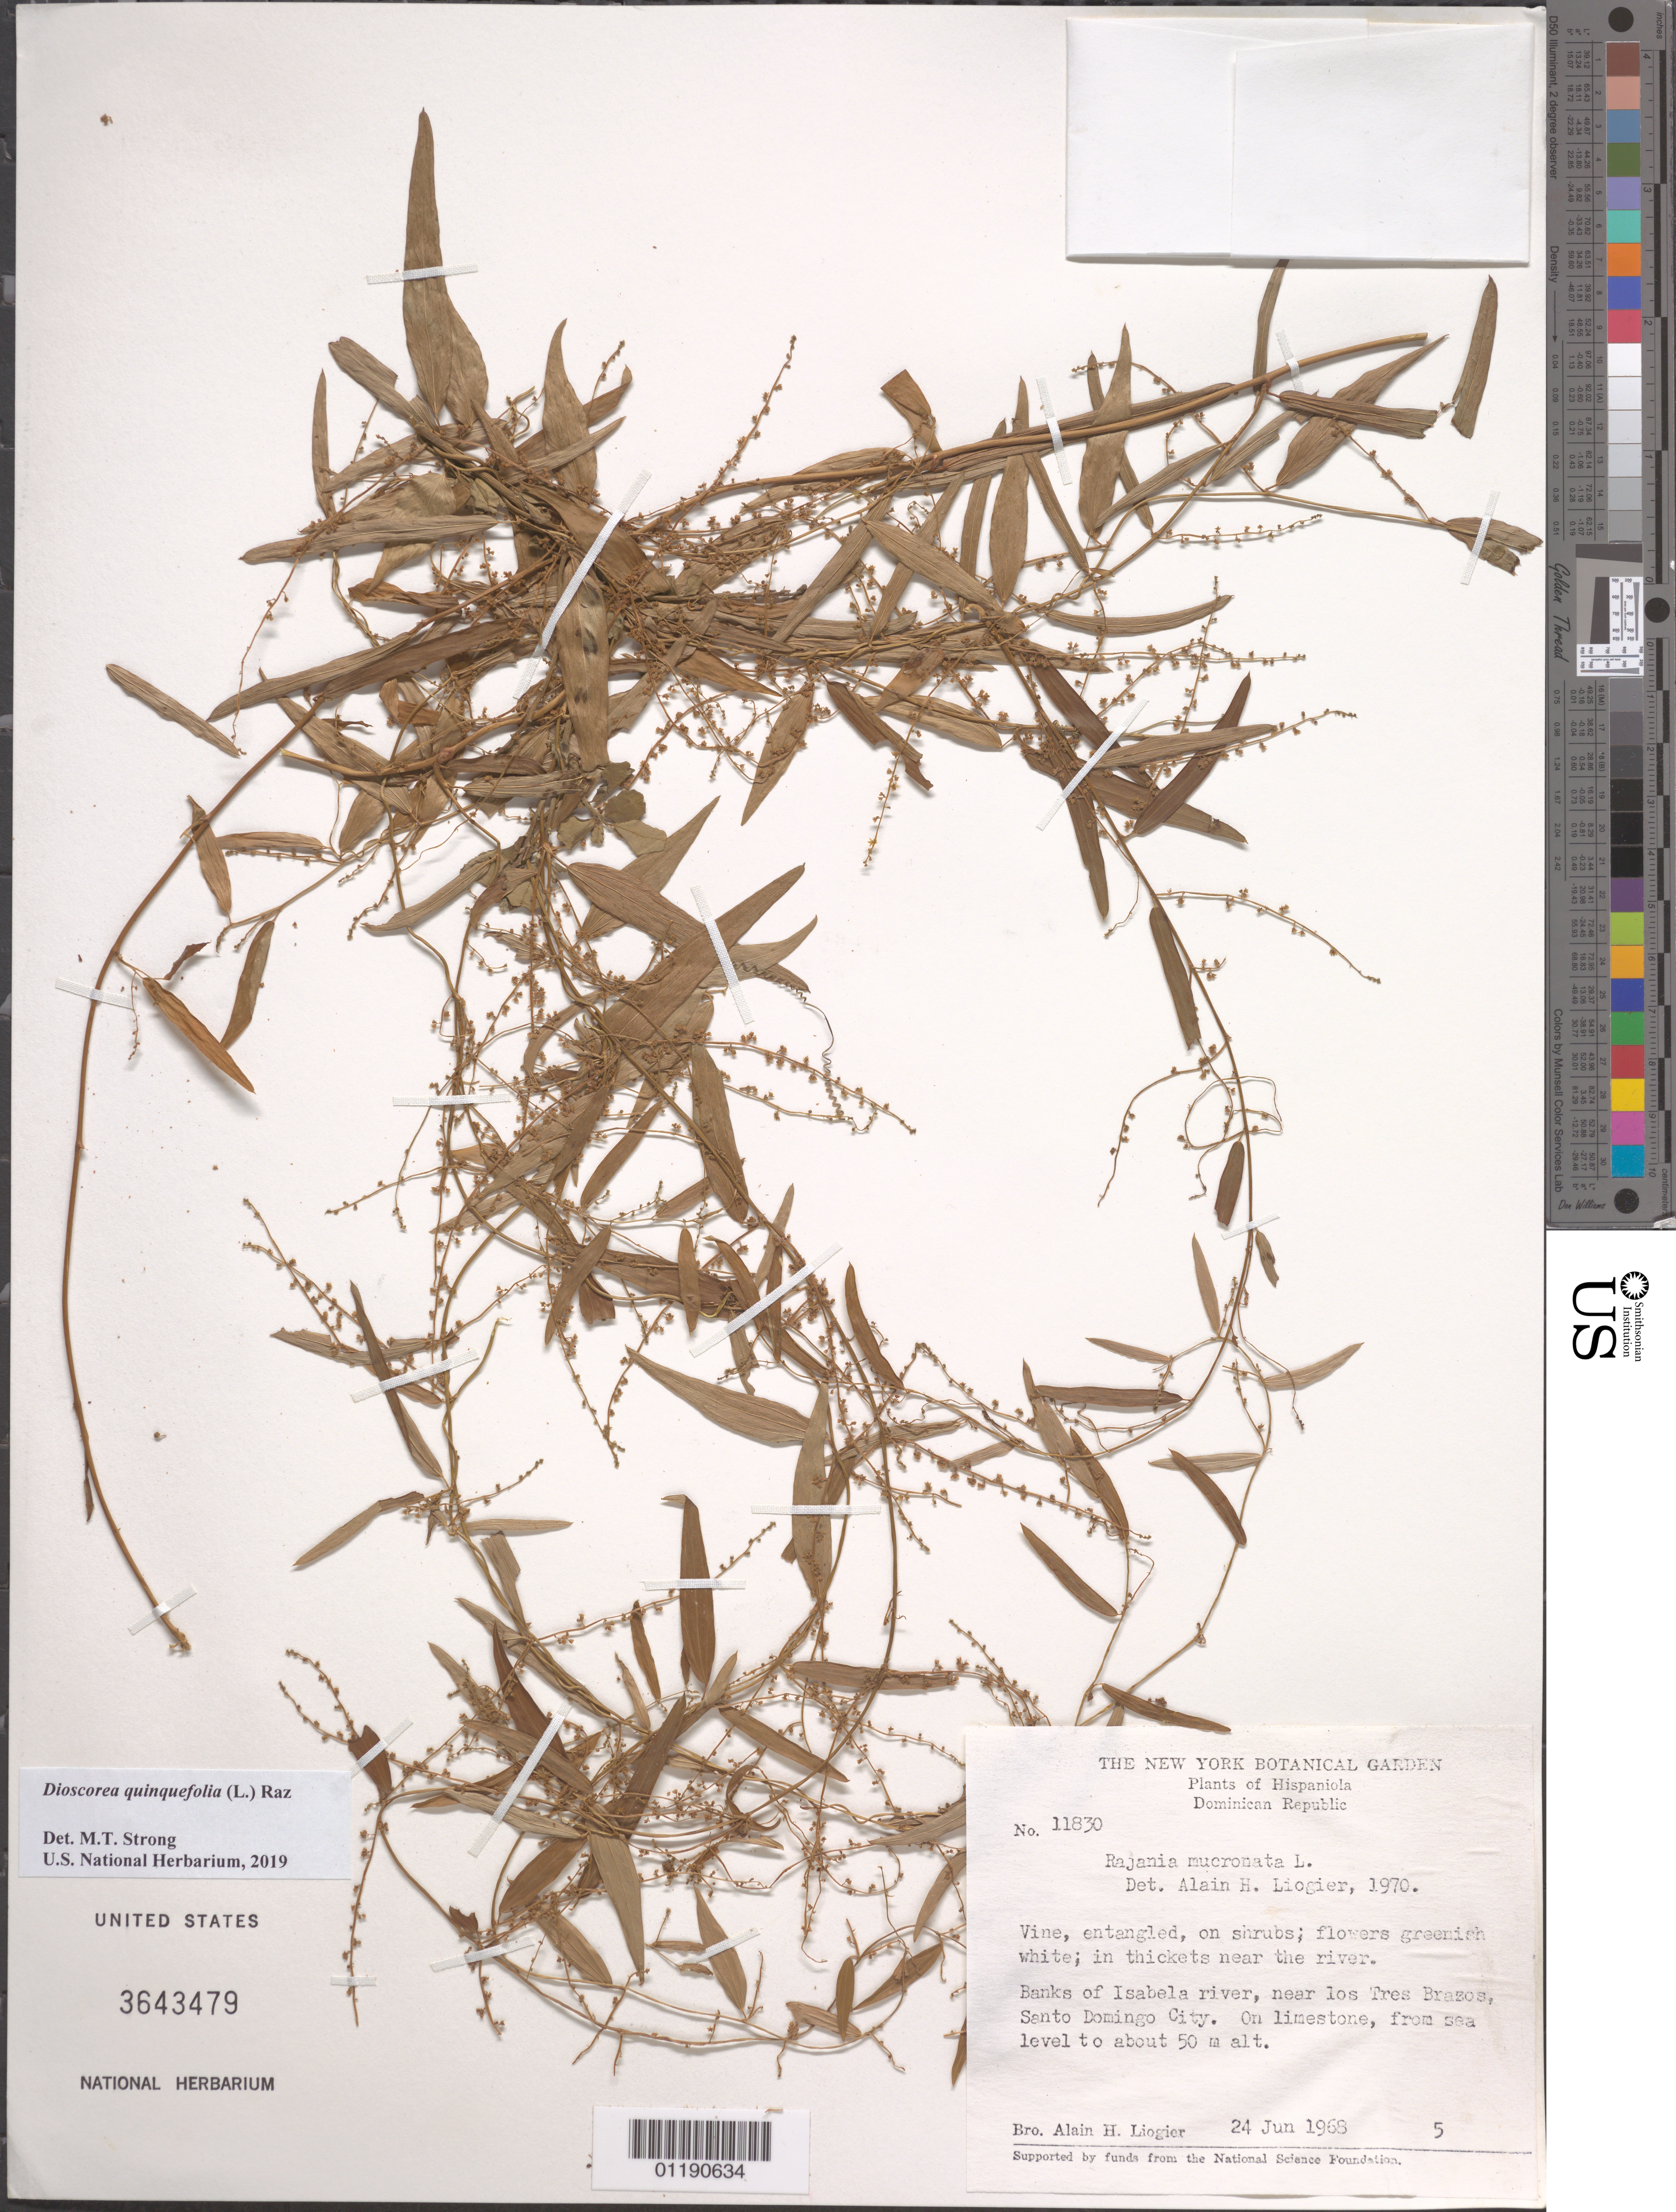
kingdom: Plantae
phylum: Tracheophyta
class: Liliopsida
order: Dioscoreales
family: Dioscoreaceae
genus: Dioscorea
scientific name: Dioscorea quinquefolia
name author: (L.) Raz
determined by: Strong, M. T., (US), Smithsonian Institution - National Museum of Natural History (UNITED STATES)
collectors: A. H. Liogier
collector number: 11830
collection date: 1968-06-24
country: Dominican Republic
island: Hispaniola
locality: Banks of Isabela river, near los Tres Brazos, Santo Domingo City.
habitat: In thickets near the river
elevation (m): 0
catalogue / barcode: US 3643479